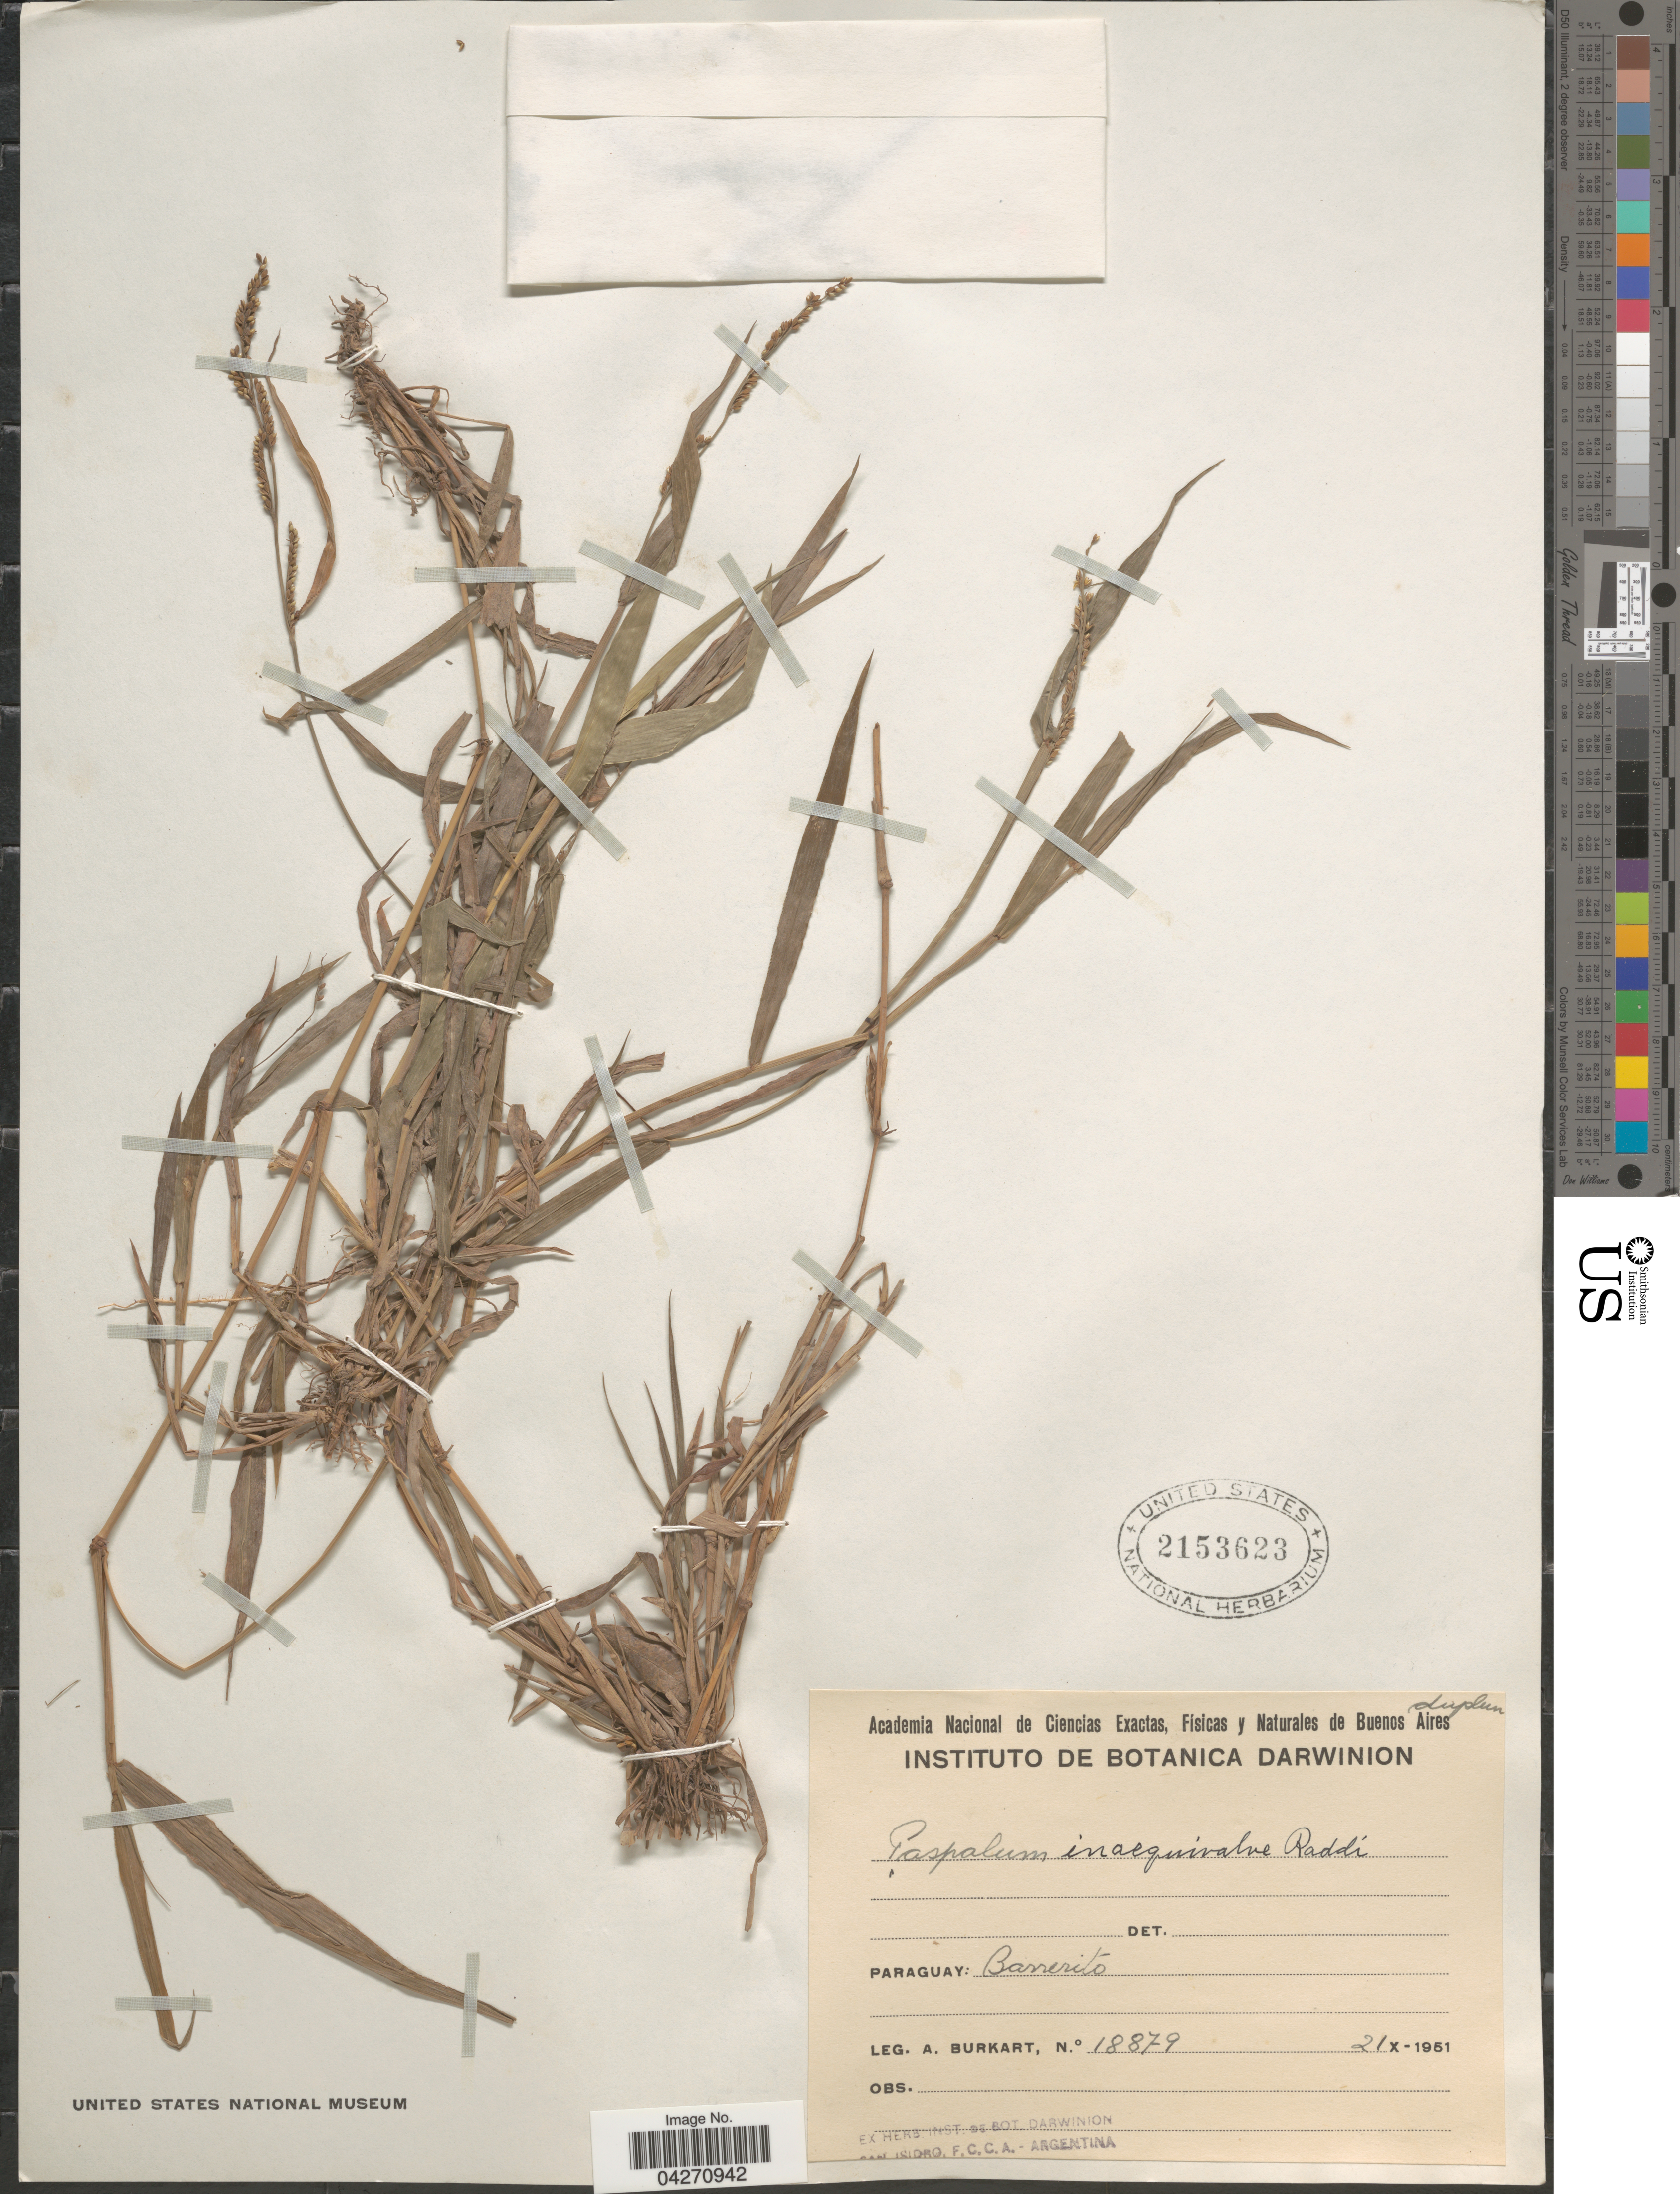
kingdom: Plantae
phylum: Tracheophyta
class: Liliopsida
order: Poales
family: Poaceae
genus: Paspalum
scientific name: Paspalum inaequivalve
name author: Raddi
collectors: A. E. Burkart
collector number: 18879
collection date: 1951-10-21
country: Paraguay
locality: Barrerito.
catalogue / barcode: US 2153623